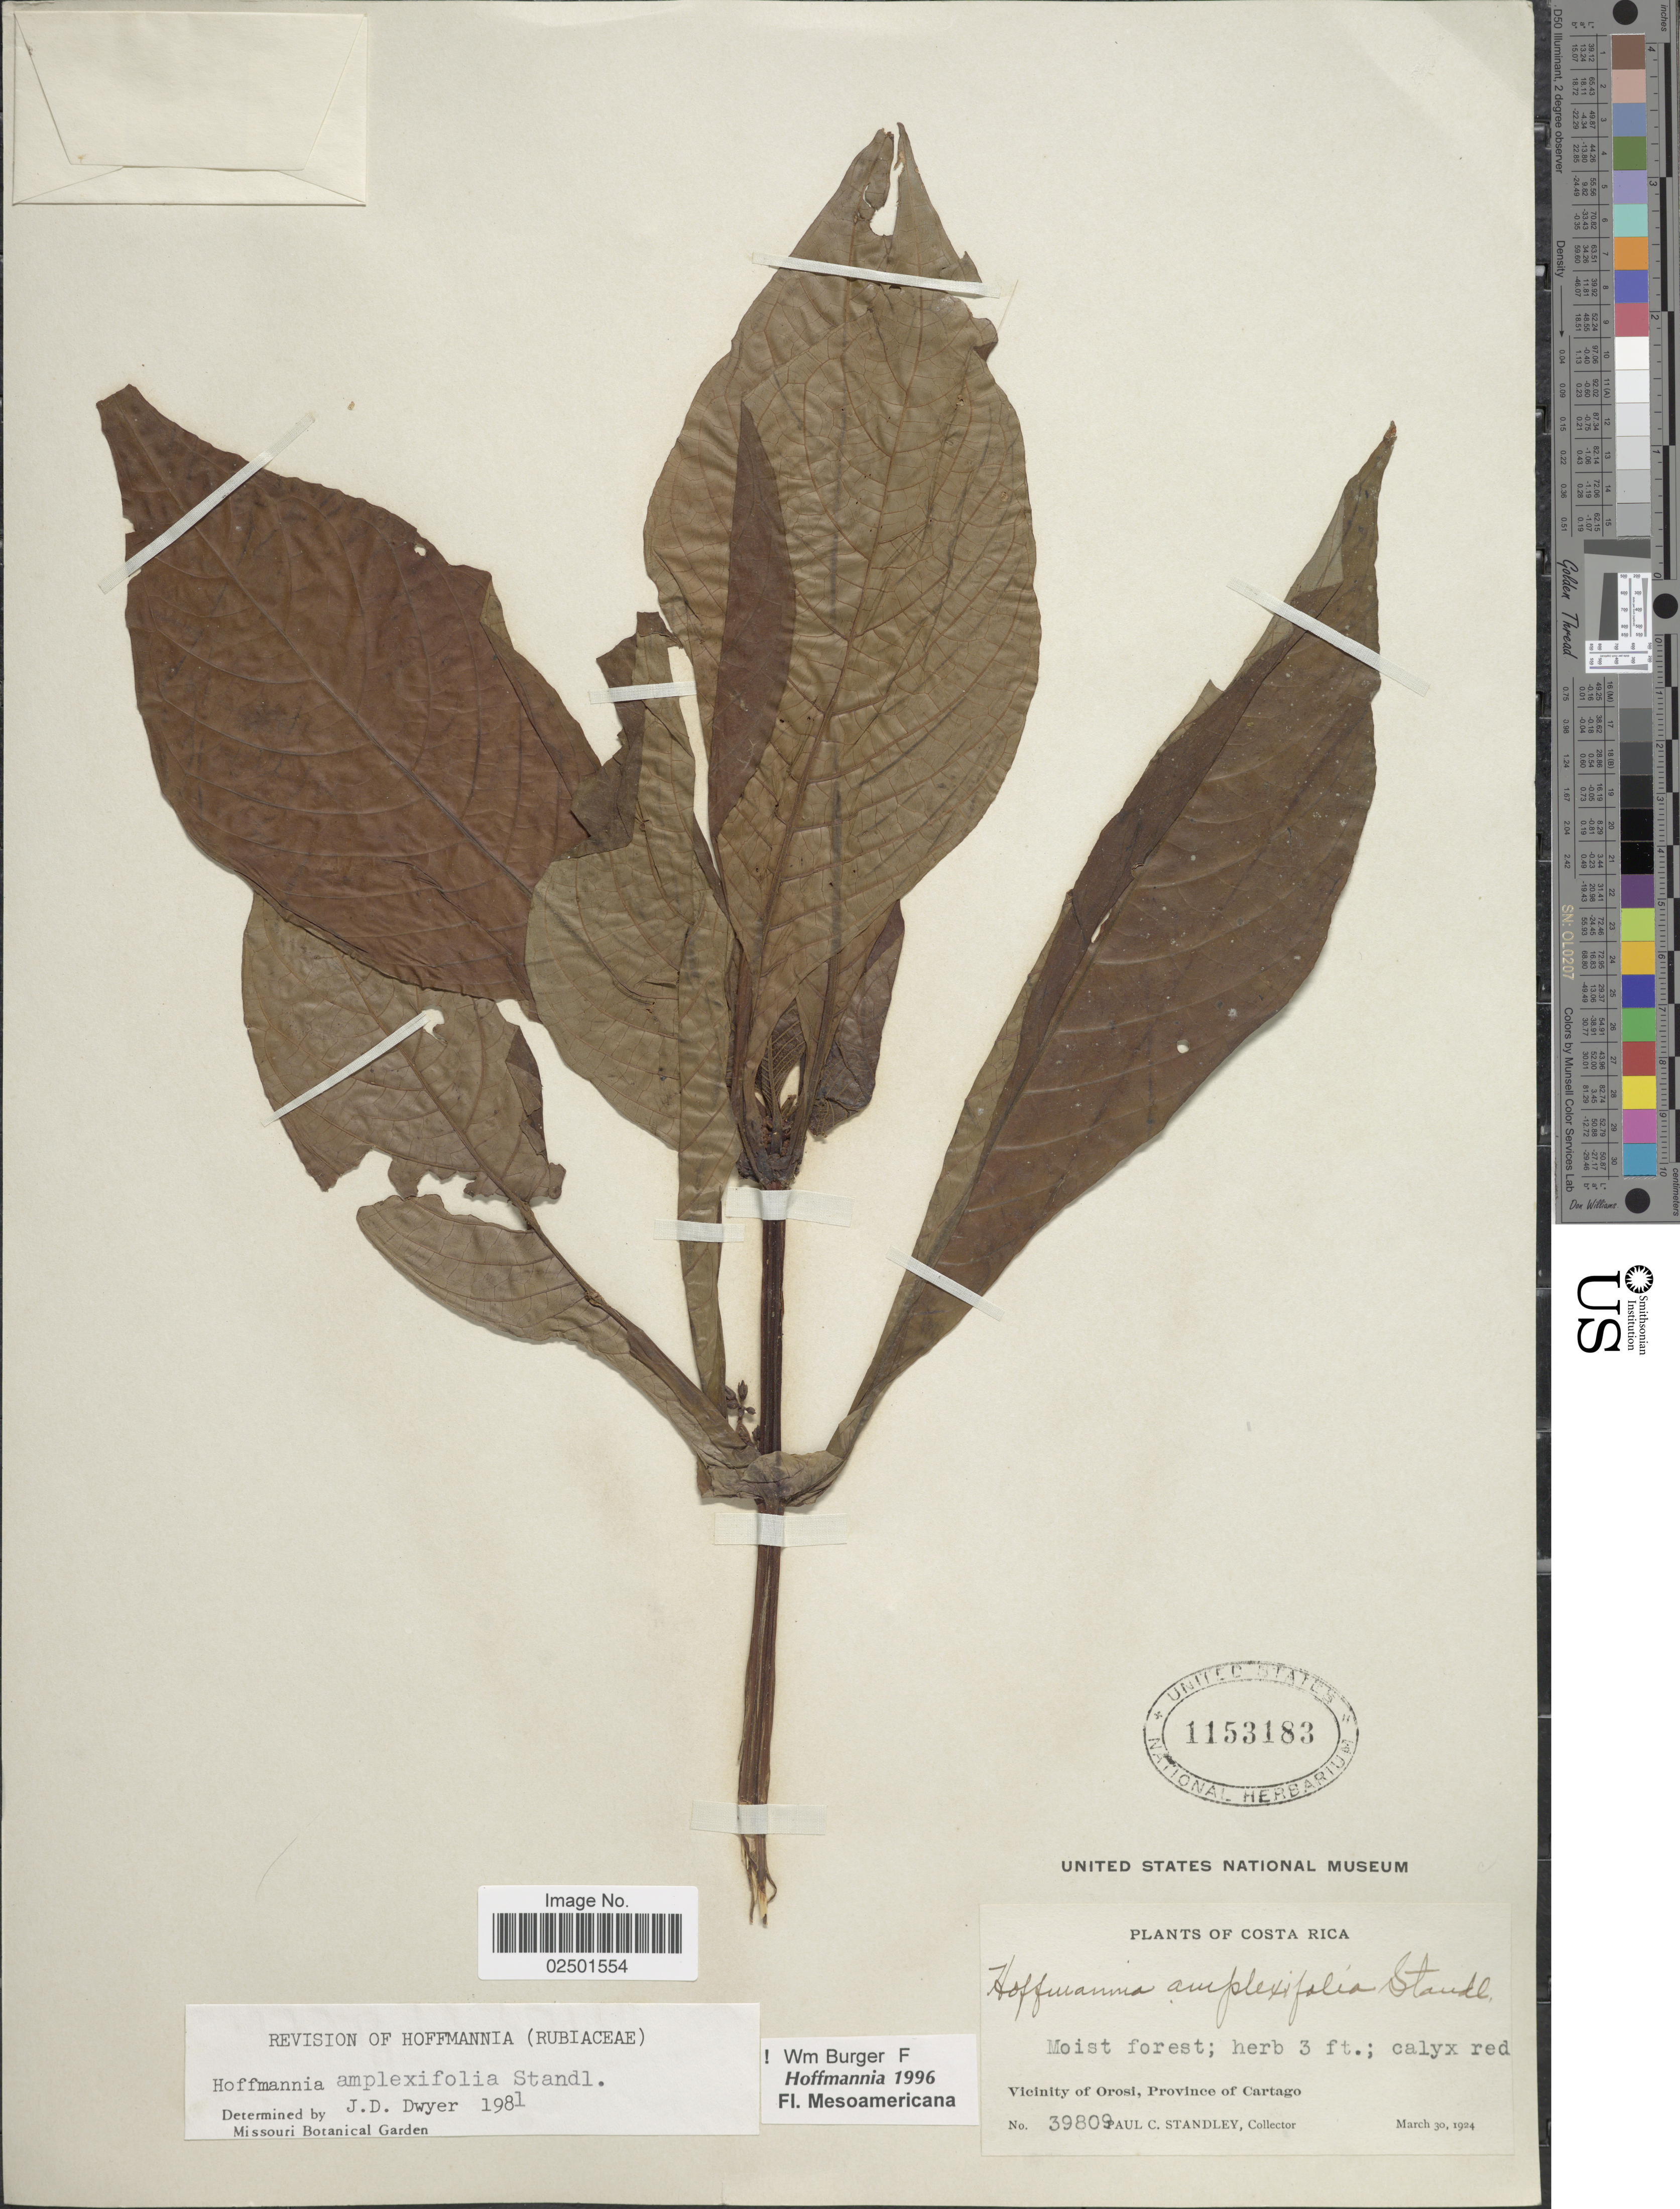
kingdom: Plantae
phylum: Tracheophyta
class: Magnoliopsida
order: Gentianales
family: Rubiaceae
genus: Hoffmannia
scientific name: Hoffmannia amplexifolia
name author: Standl.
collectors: P. C. Standley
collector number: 39809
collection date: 1924-03-30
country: Costa Rica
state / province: Cartago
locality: Vicinity of Orosi.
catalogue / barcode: US 1153183